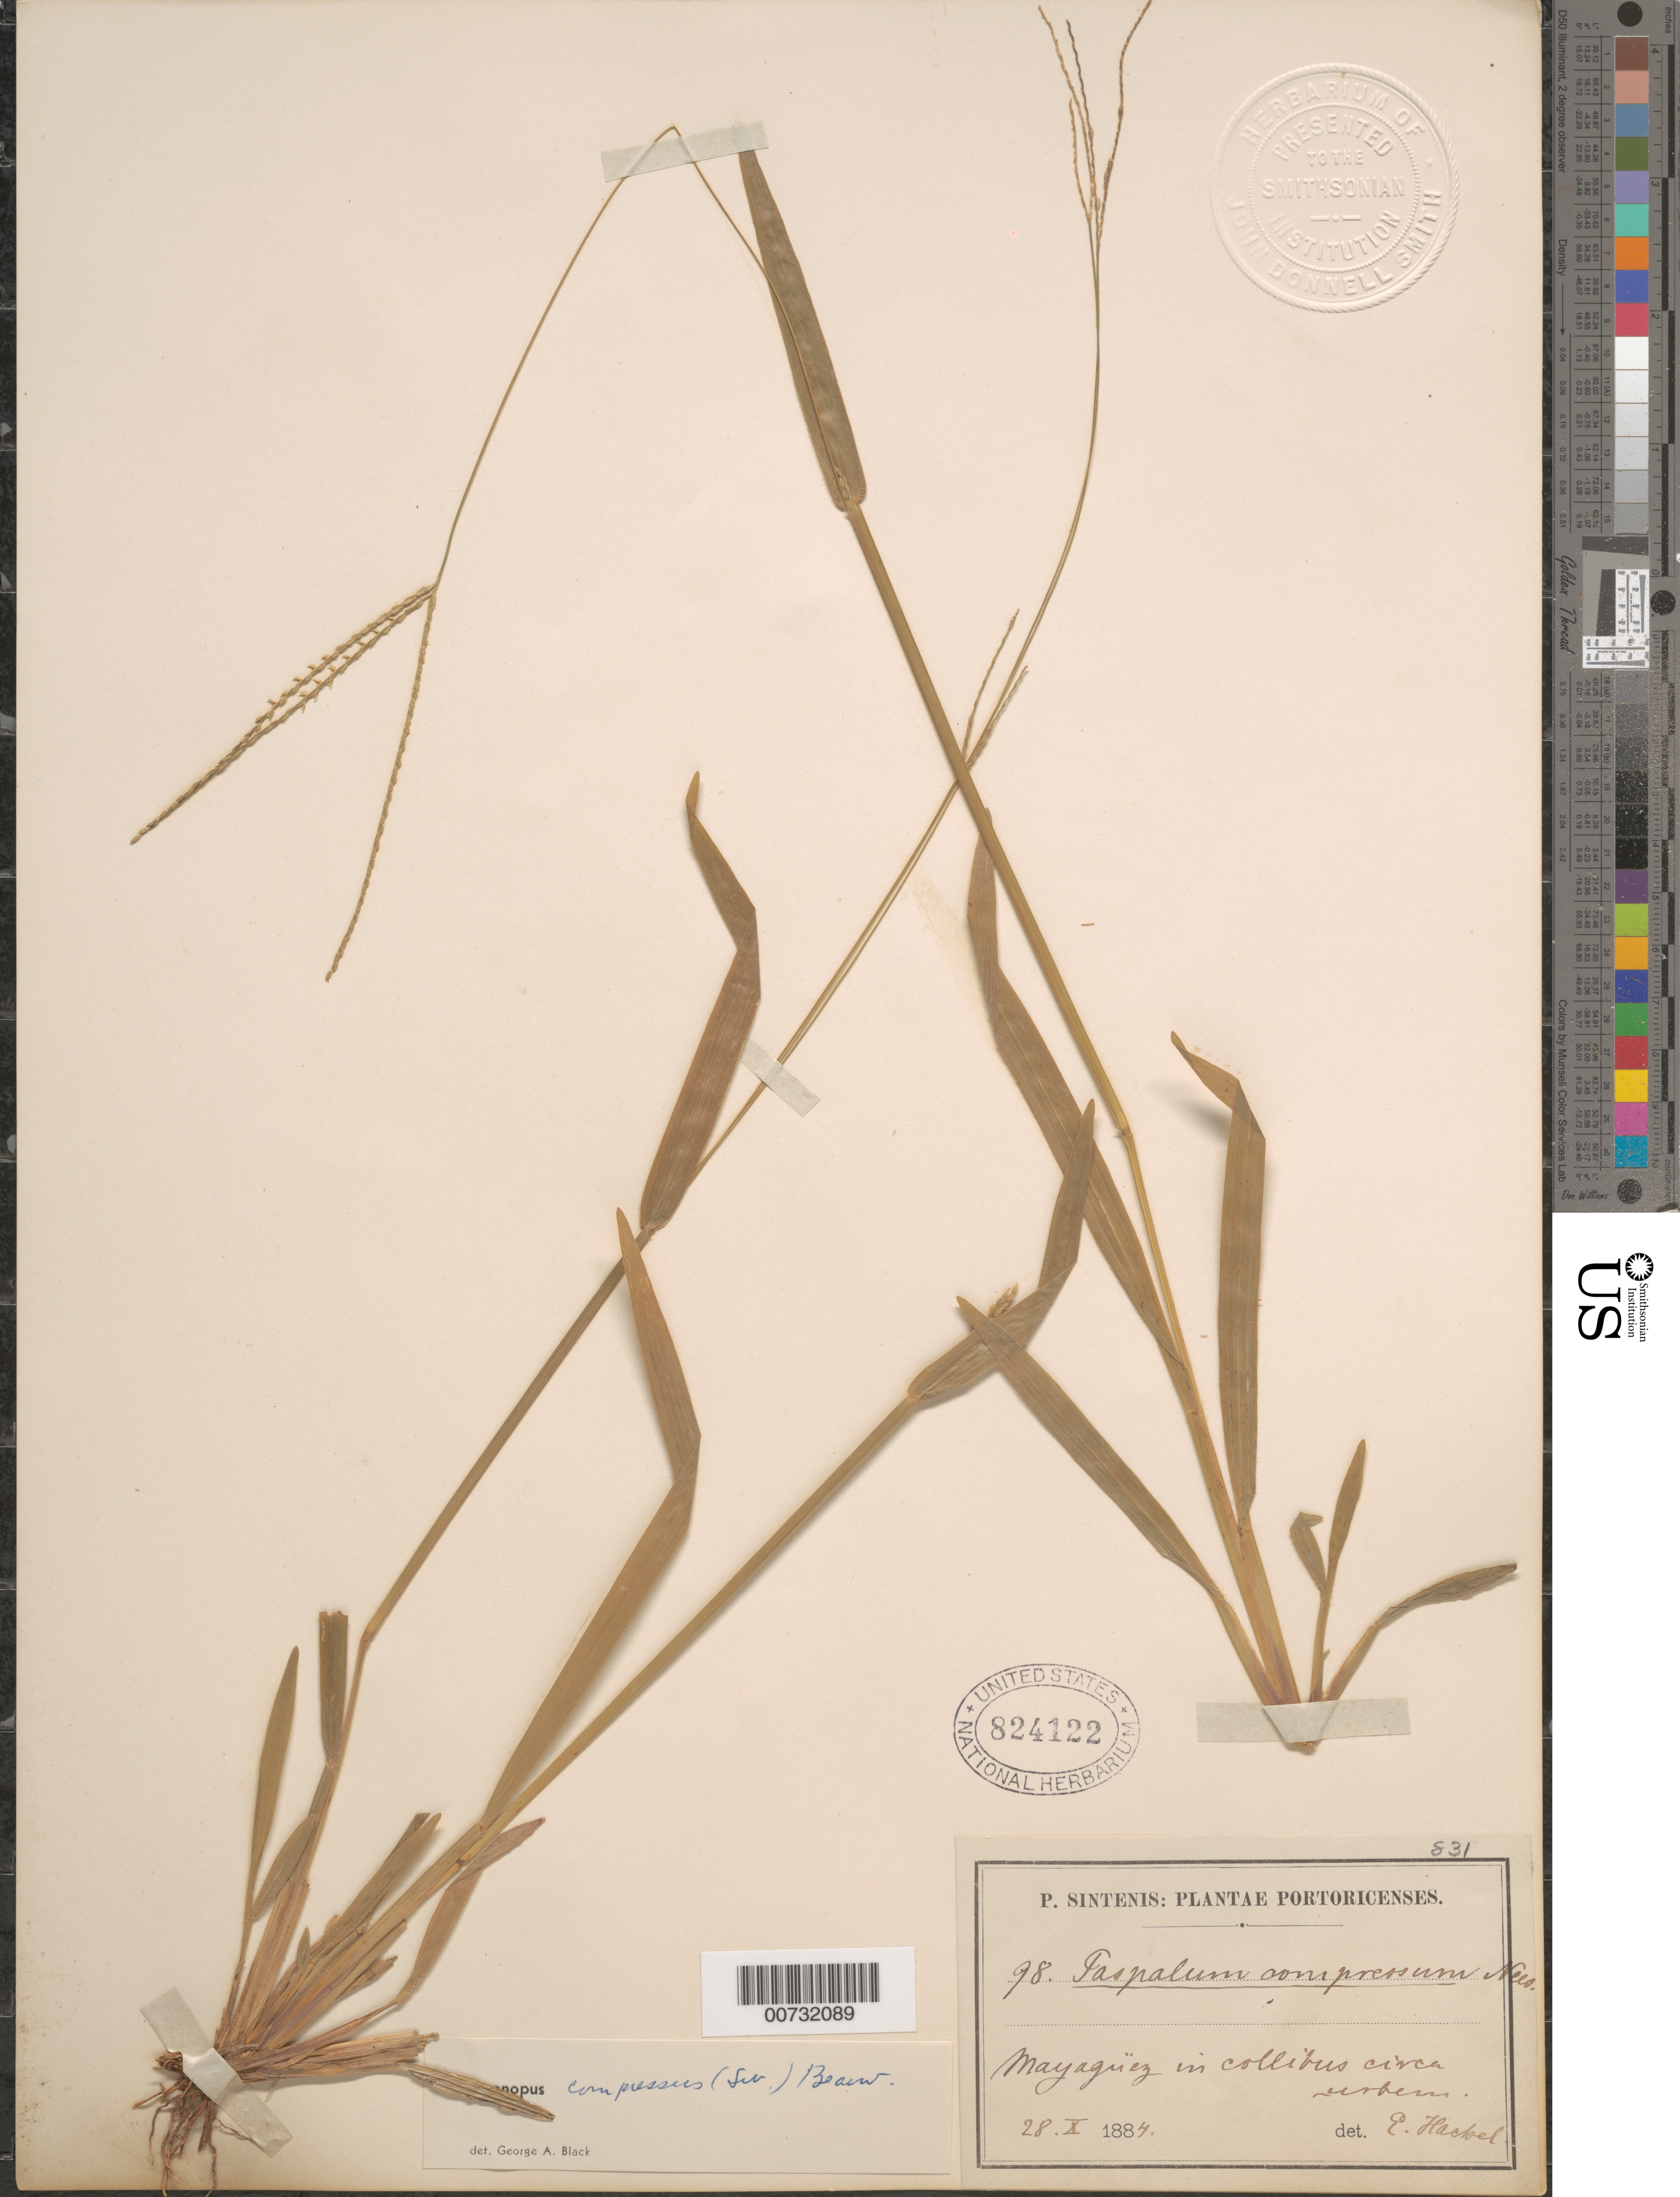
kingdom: Plantae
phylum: Tracheophyta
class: Liliopsida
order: Poales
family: Poaceae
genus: Axonopus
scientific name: Axonopus compressus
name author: (Sw.) P. Beauv.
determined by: Black, G. A.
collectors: P. Sintenis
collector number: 98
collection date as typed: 28 Oct 1884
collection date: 1884-10-28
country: Puerto Rico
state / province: Mayagüez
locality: Mayaguez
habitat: In collibus circa urbem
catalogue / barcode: US 824122